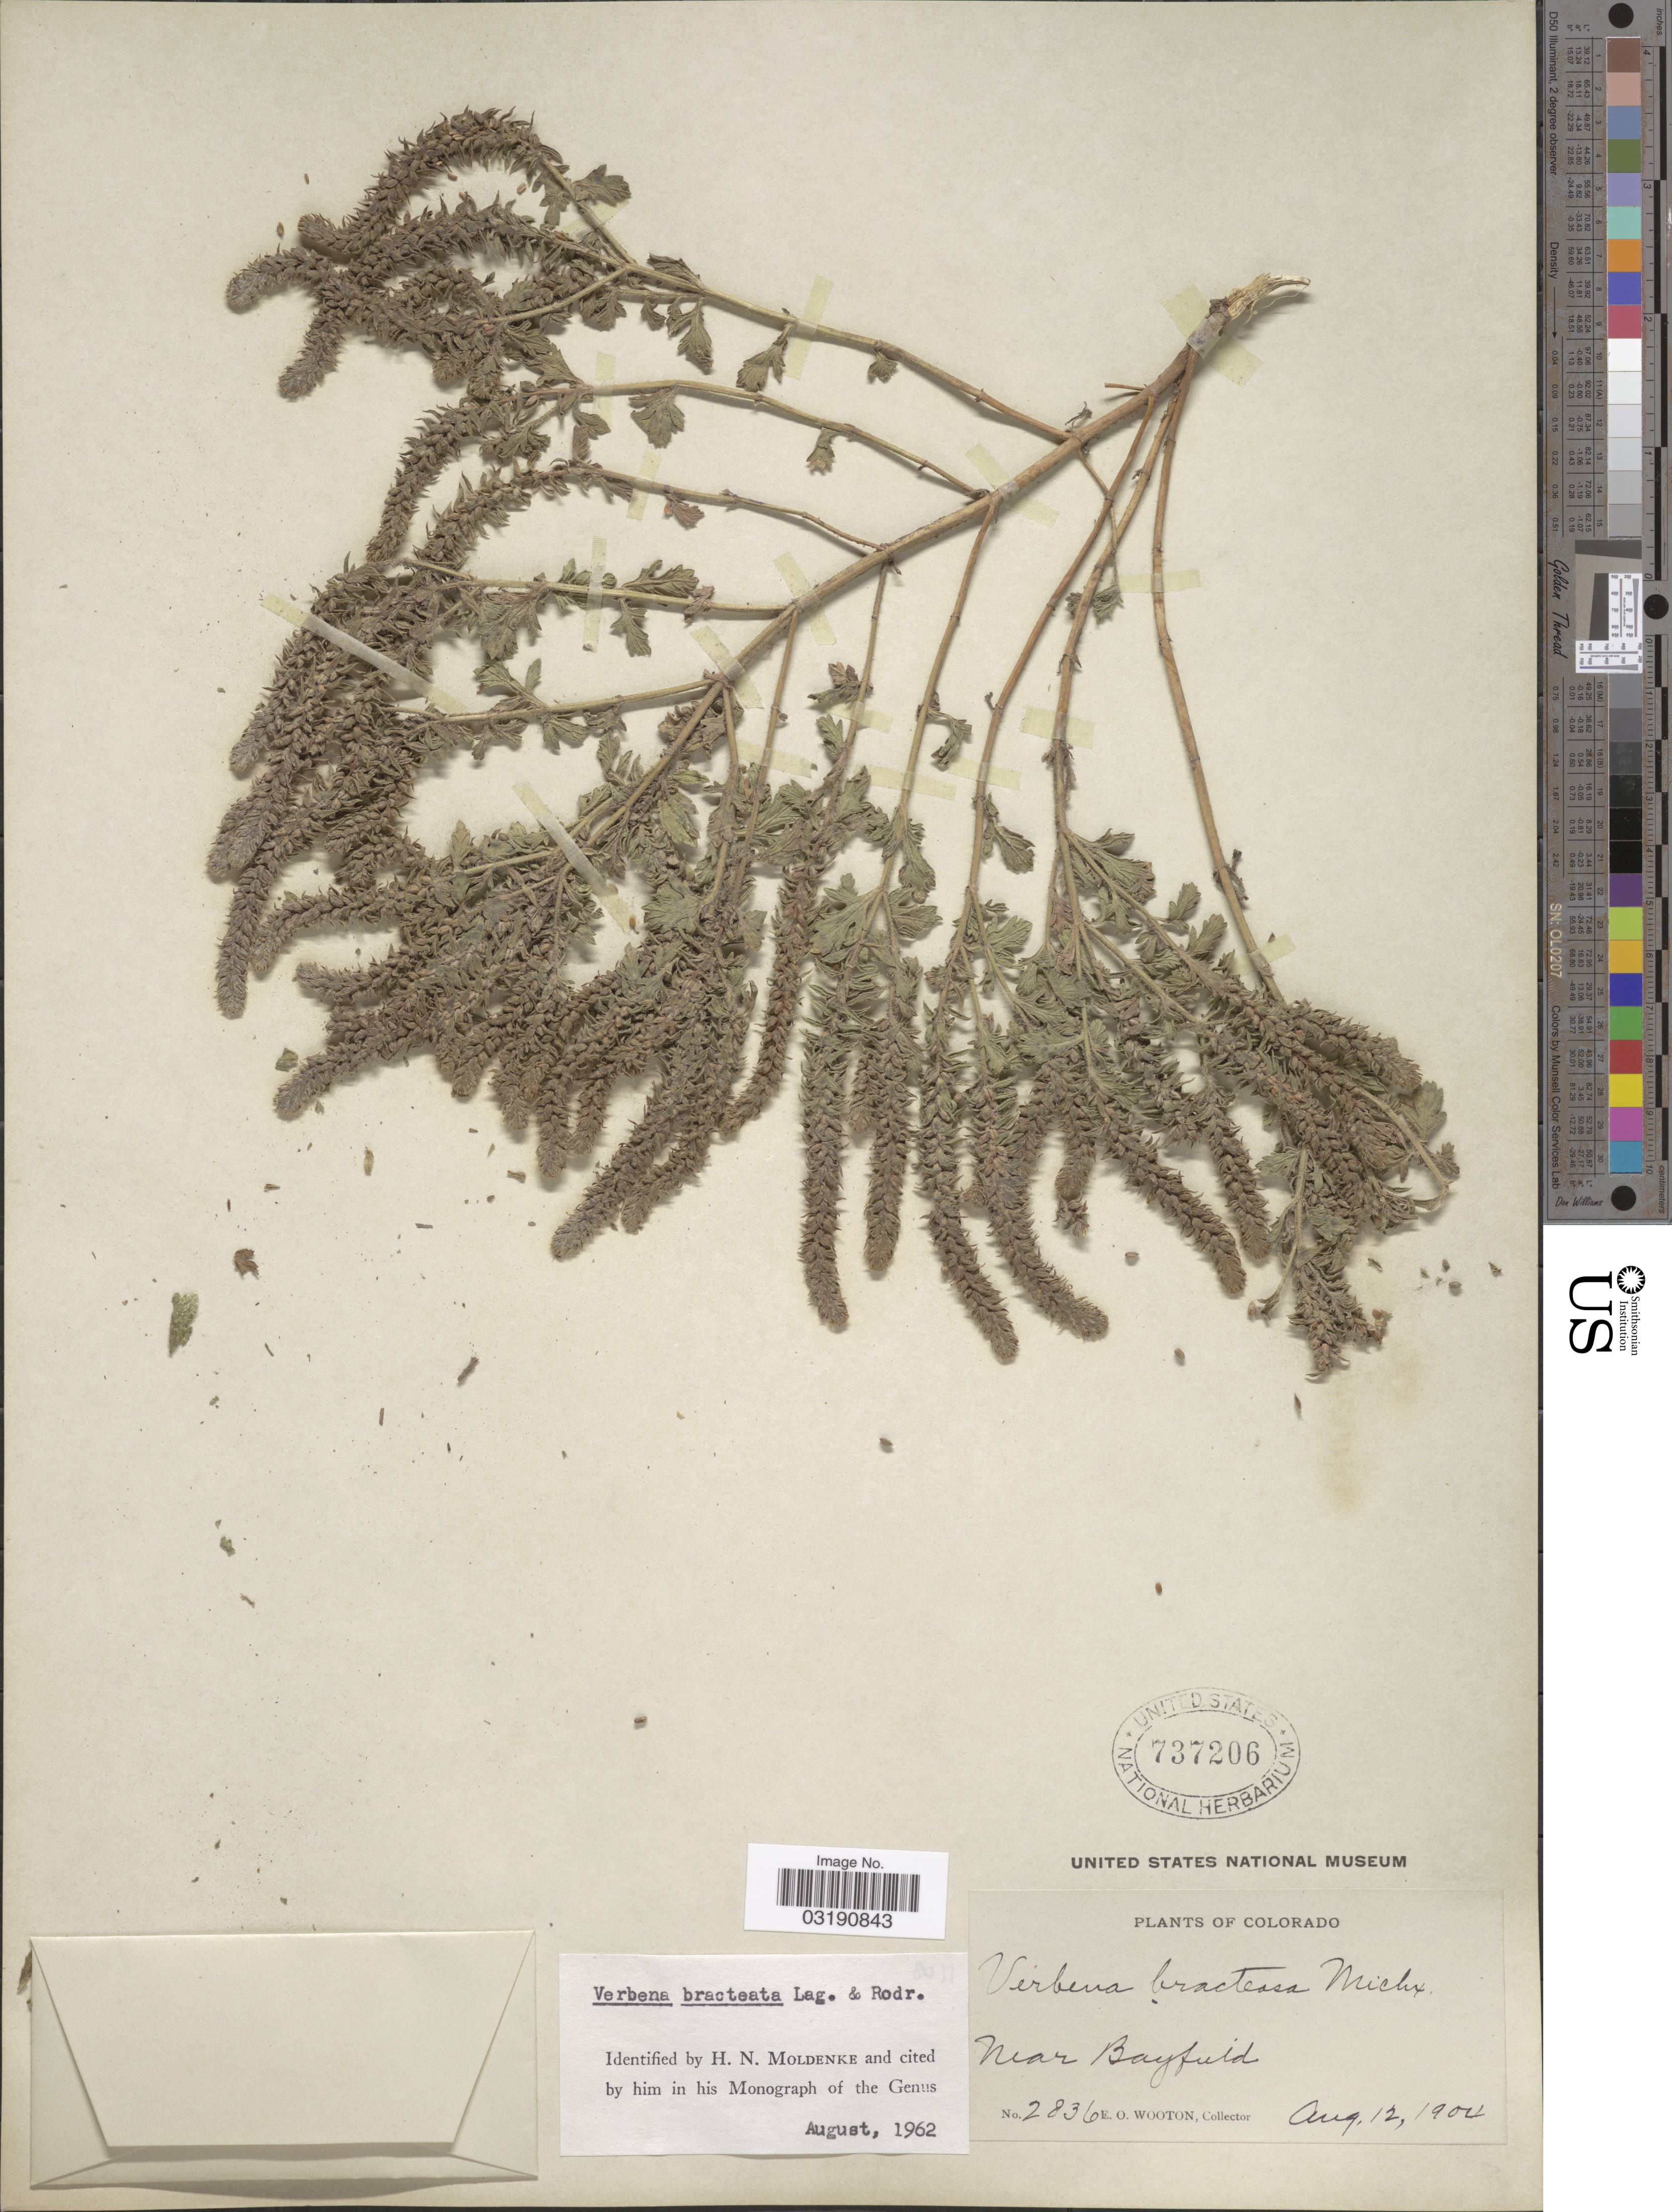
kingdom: Plantae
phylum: Tracheophyta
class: Magnoliopsida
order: Lamiales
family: Verbenaceae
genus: Verbena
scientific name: Verbena bracteata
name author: Cav. ex Lag. & Rodr.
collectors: E. O. Wooton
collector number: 2836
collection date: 1904-08-12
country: United States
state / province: Colorado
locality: Near Bayfield.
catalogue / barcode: US 737206